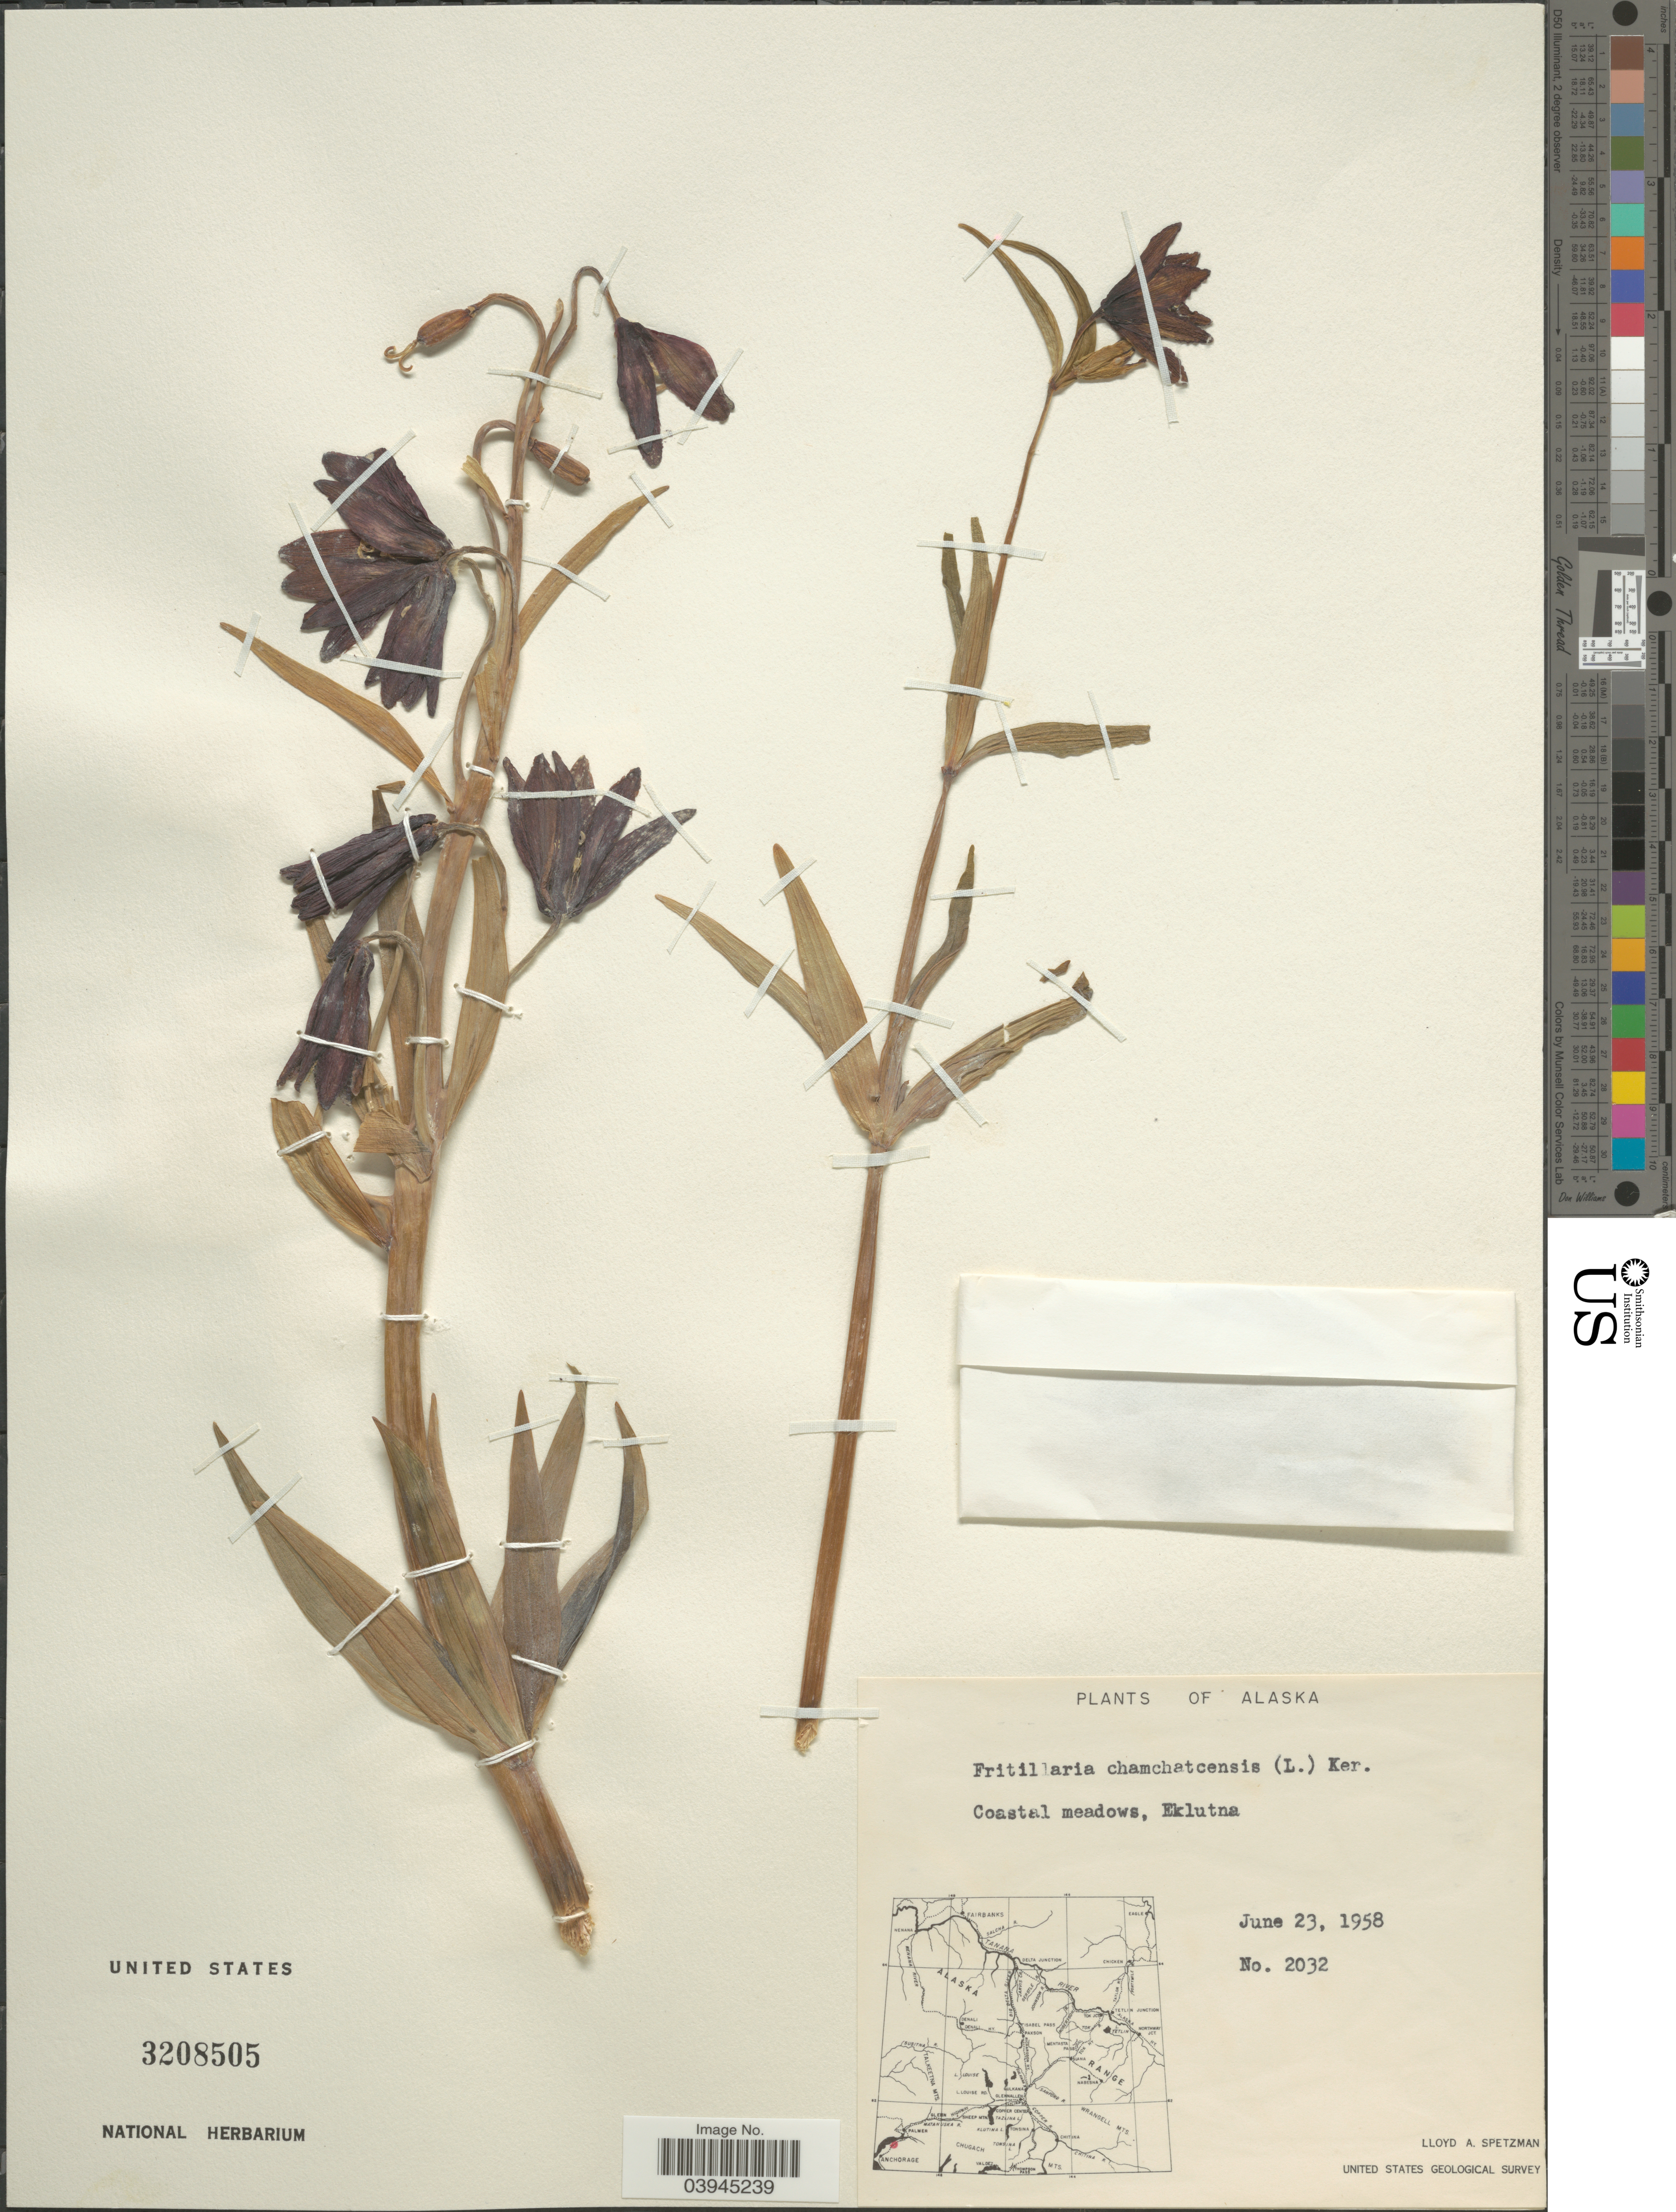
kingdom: Plantae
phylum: Tracheophyta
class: Liliopsida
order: Liliales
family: Liliaceae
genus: Fritillaria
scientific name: Fritillaria camschatcensis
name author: (L.) Ker Gawl.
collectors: L. Spetzman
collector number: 2032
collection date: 1958-06-23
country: United States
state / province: Alaska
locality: Coastal meadows, Eklutna.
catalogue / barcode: US 3208505